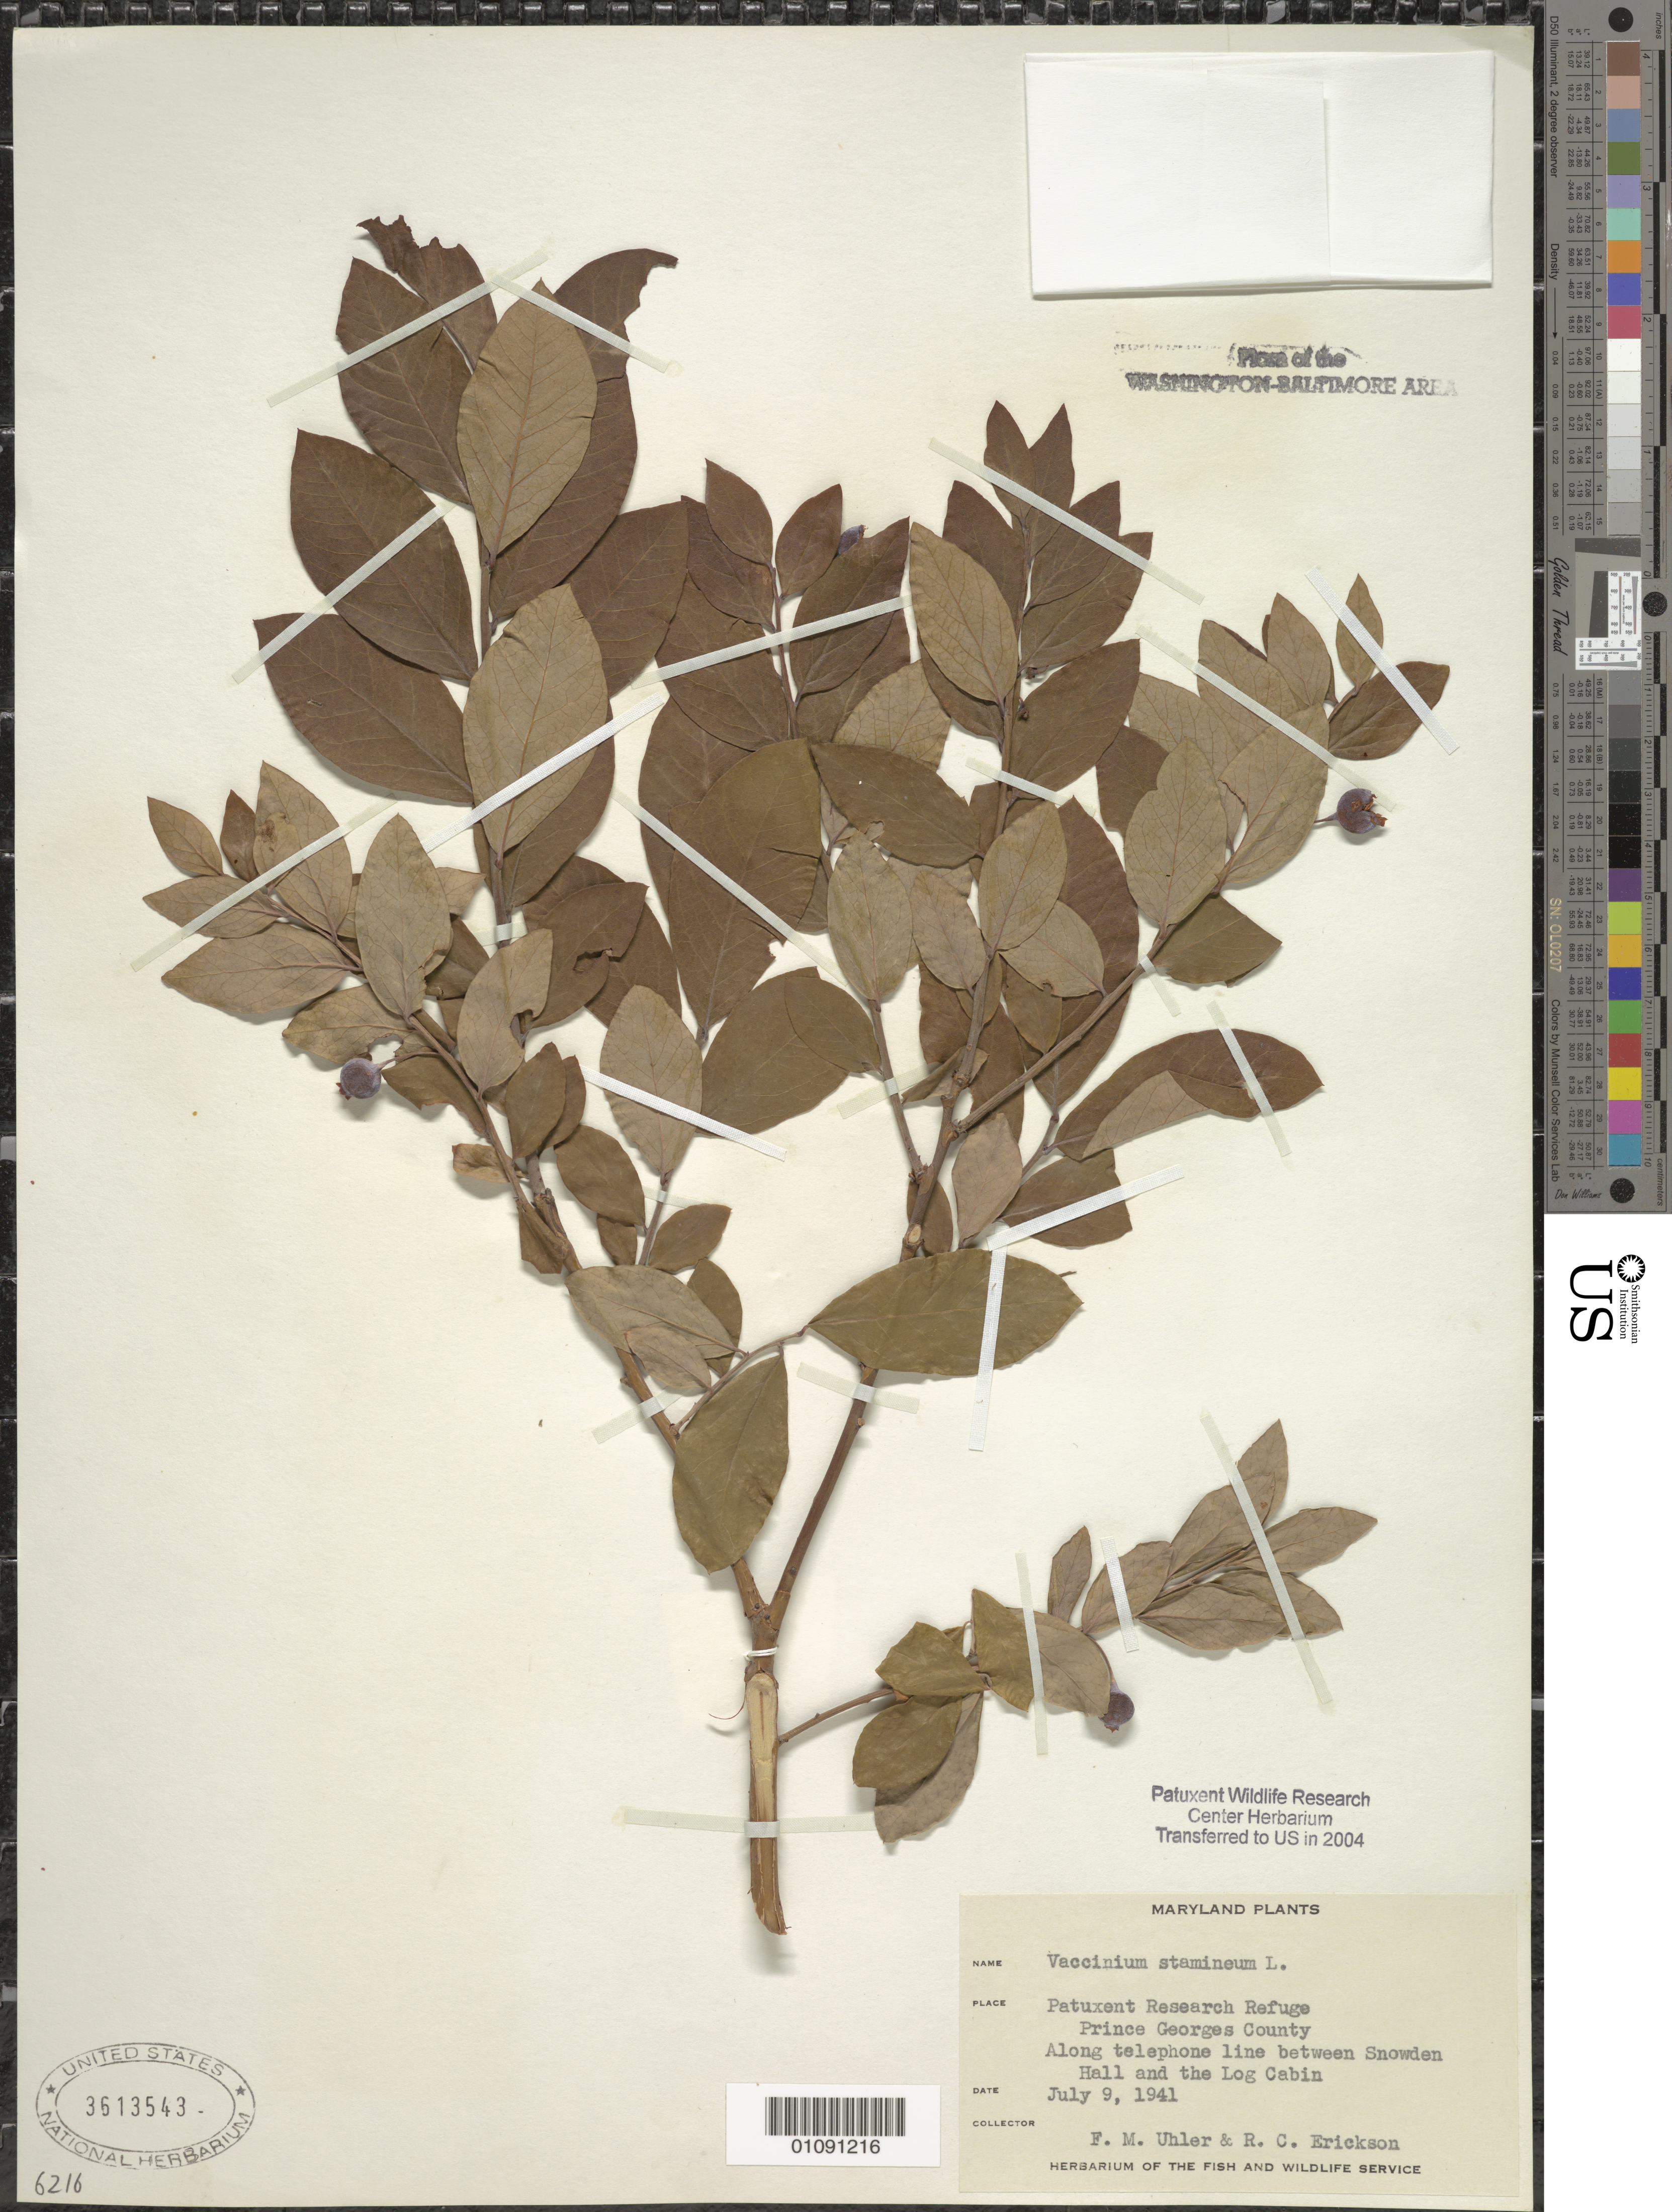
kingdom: Plantae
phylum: Tracheophyta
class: Magnoliopsida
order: Ericales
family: Ericaceae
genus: Vaccinium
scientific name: Vaccinium stamineum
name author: L.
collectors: F. M. Uhler & R. Erickson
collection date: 1941-07-09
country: United States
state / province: Maryland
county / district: Prince George's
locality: Patuxent Wildlife Refuge. Between Snowden Hall and the Log Cabin.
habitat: Along telephone line.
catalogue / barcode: US 3613543